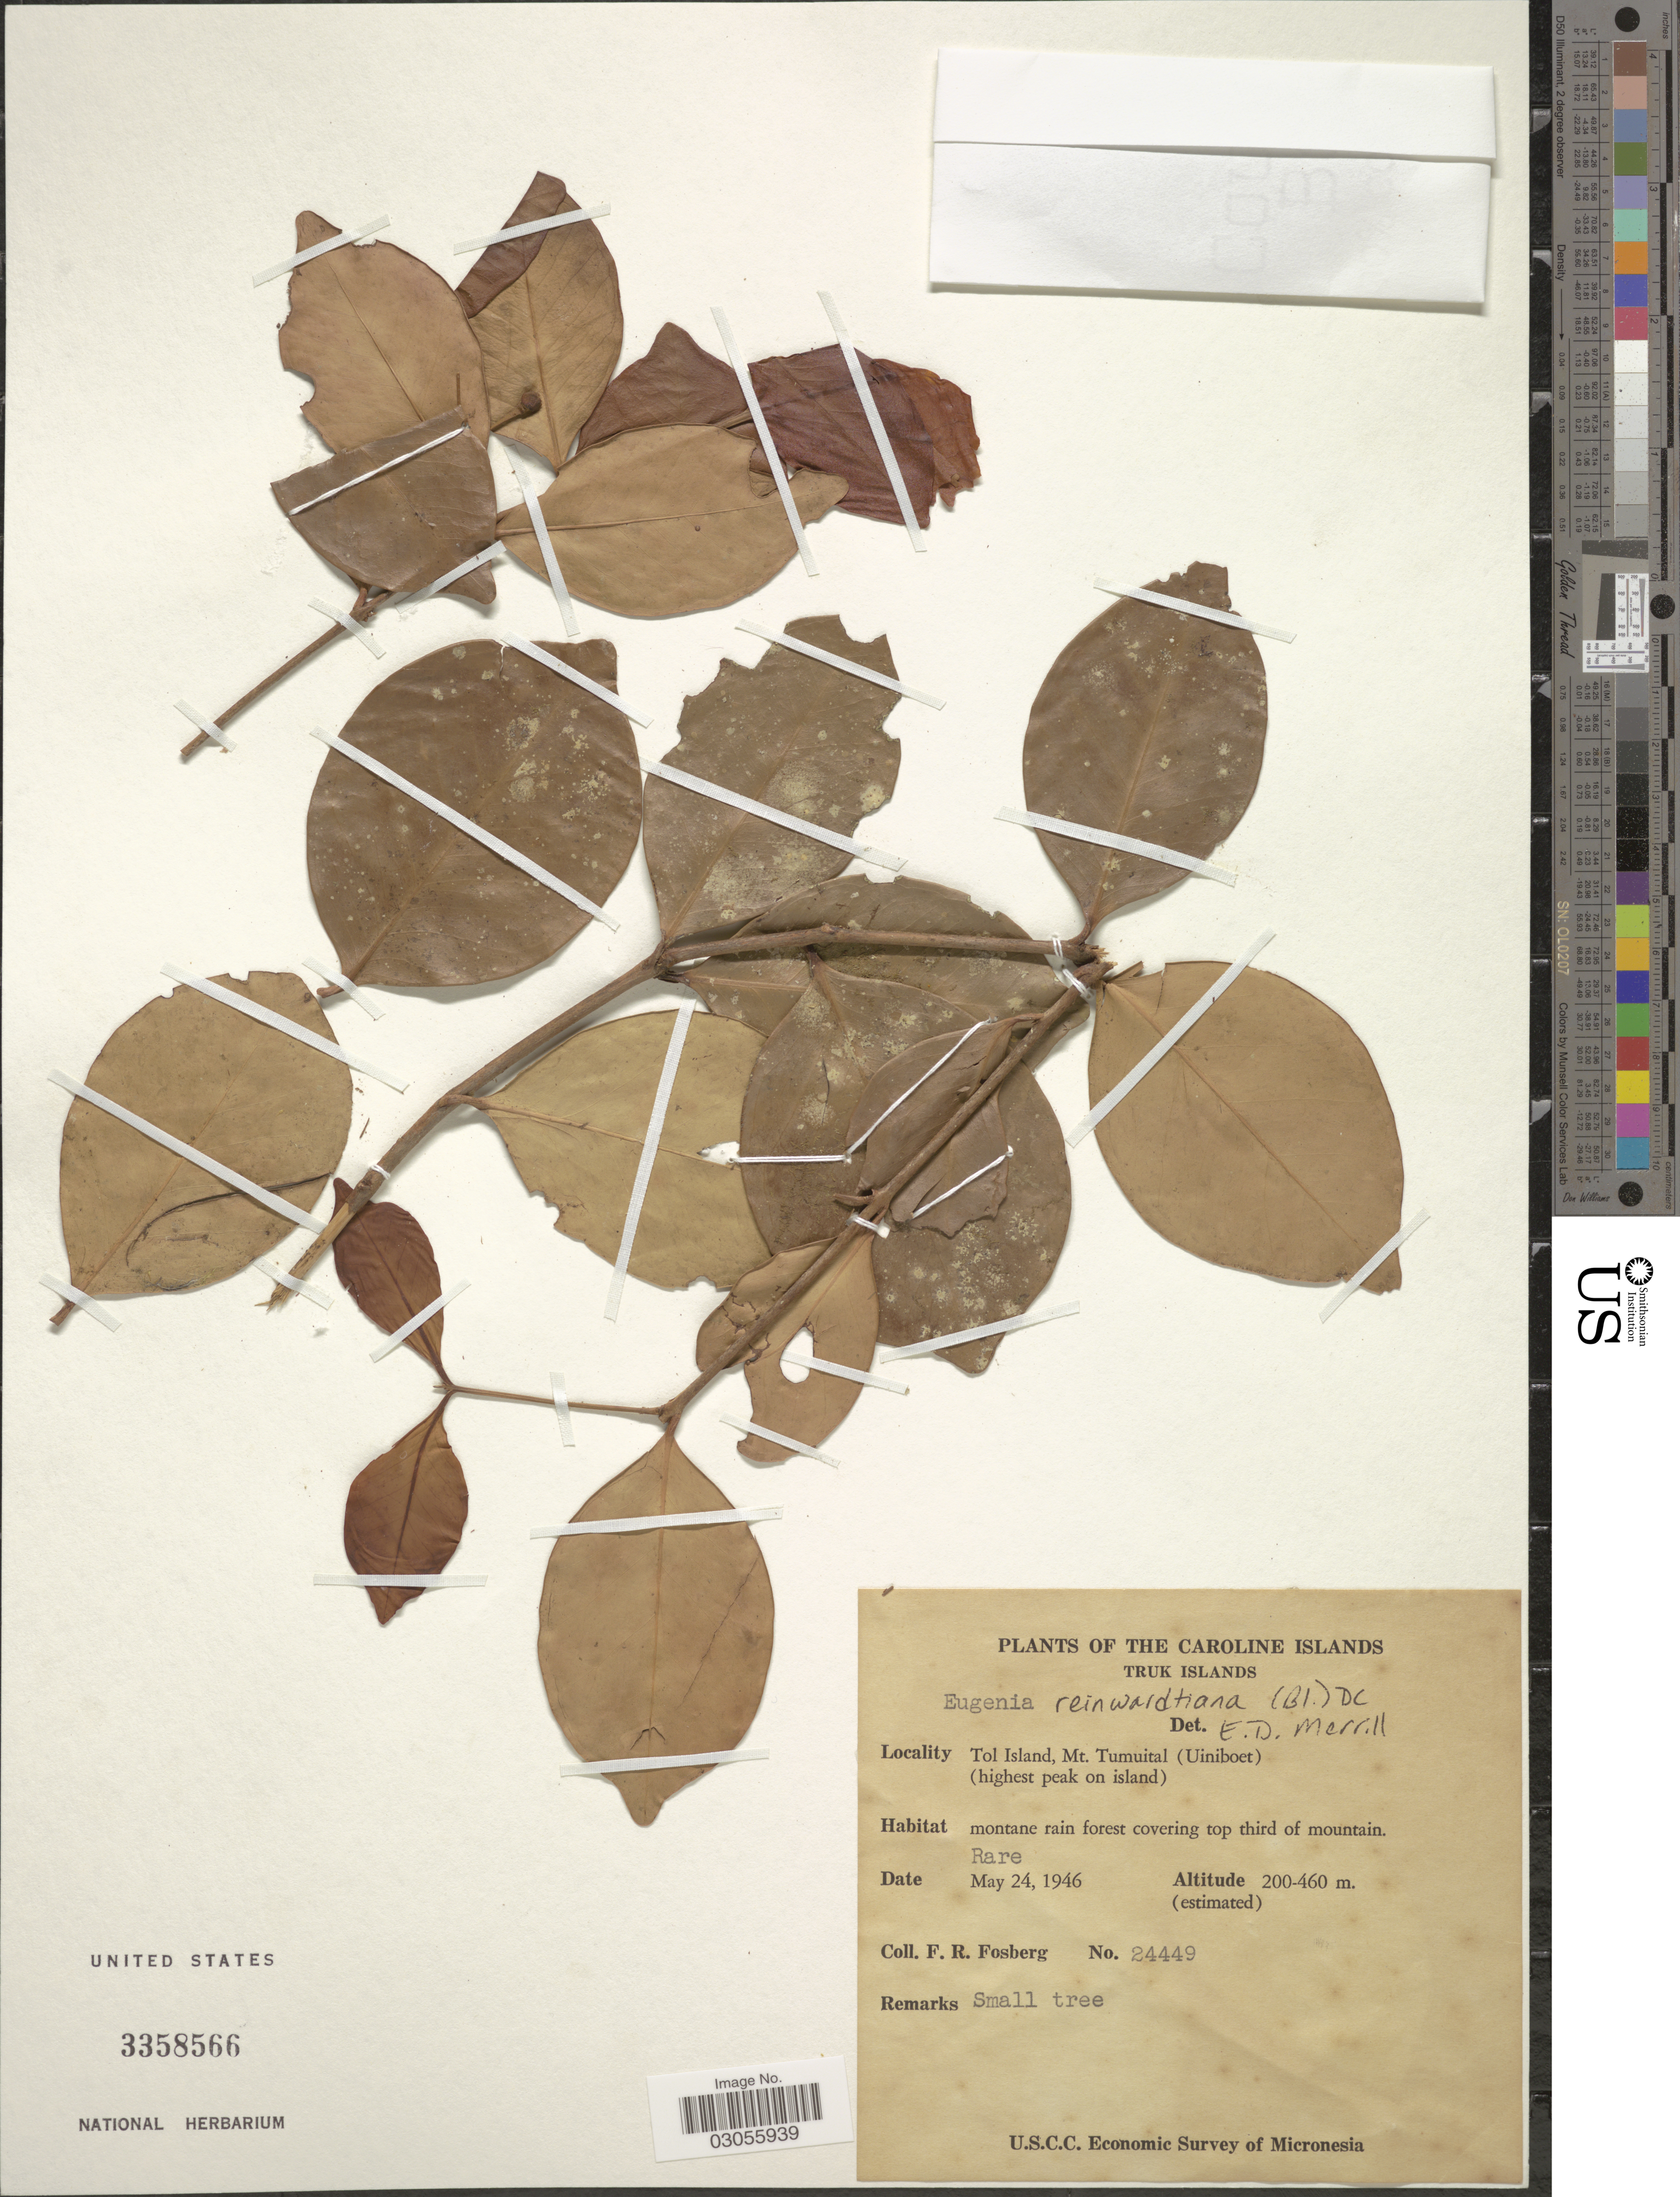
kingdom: Plantae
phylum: Tracheophyta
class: Magnoliopsida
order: Myrtales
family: Myrtaceae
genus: Eugenia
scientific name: Eugenia reinwardtiana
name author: (Blume) DC.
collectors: F. R. Fosberg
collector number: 24449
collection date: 1946-05-24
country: Micronesia, Federated States of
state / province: Truk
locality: Caroline Islands. Tol Island, Mt. Tumuital (Uiniboet) (highest peak on island).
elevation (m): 200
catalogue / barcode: US 3358566